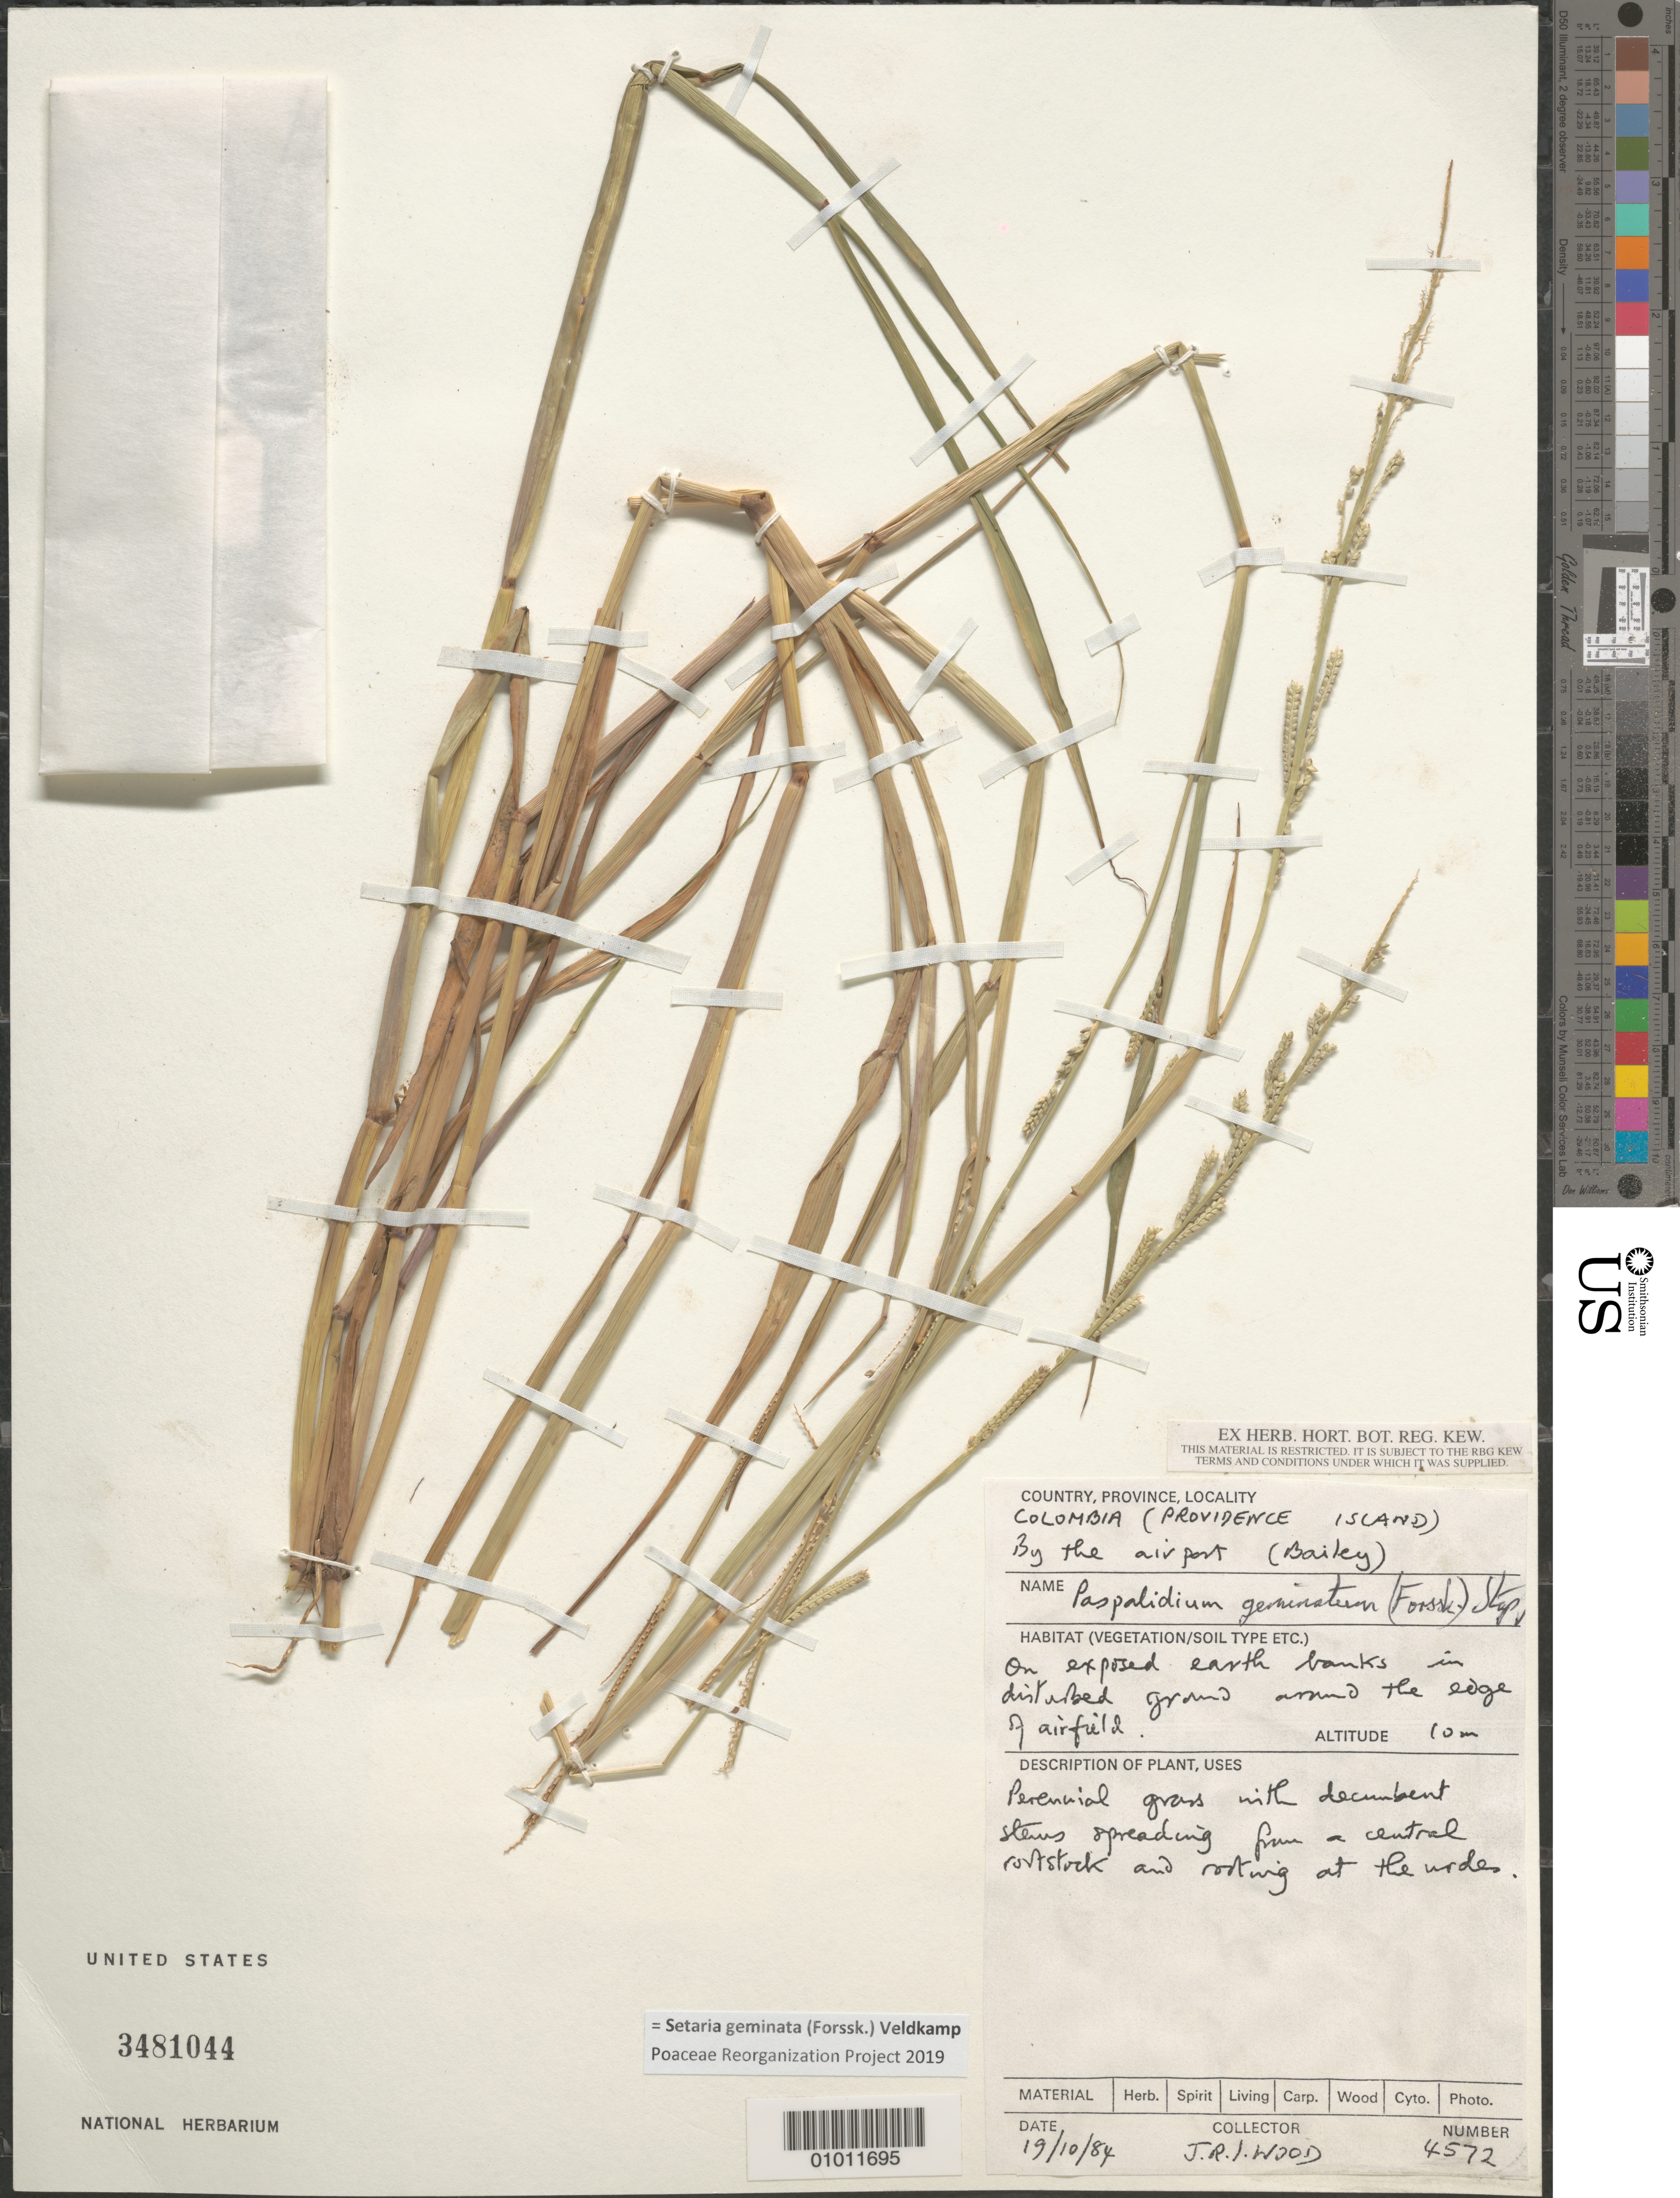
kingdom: Plantae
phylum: Tracheophyta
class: Liliopsida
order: Poales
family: Poaceae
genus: Setaria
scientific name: Setaria geminata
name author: (Forssk.) Veldkamp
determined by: Poaceae Reorganization Project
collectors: J. R. I. Wood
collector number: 4572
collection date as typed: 19 Oct 1984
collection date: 1984-10-19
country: Colombia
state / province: San Andrés Y Providencia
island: Providencia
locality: By the airport (Bailey)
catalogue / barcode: US 3481044